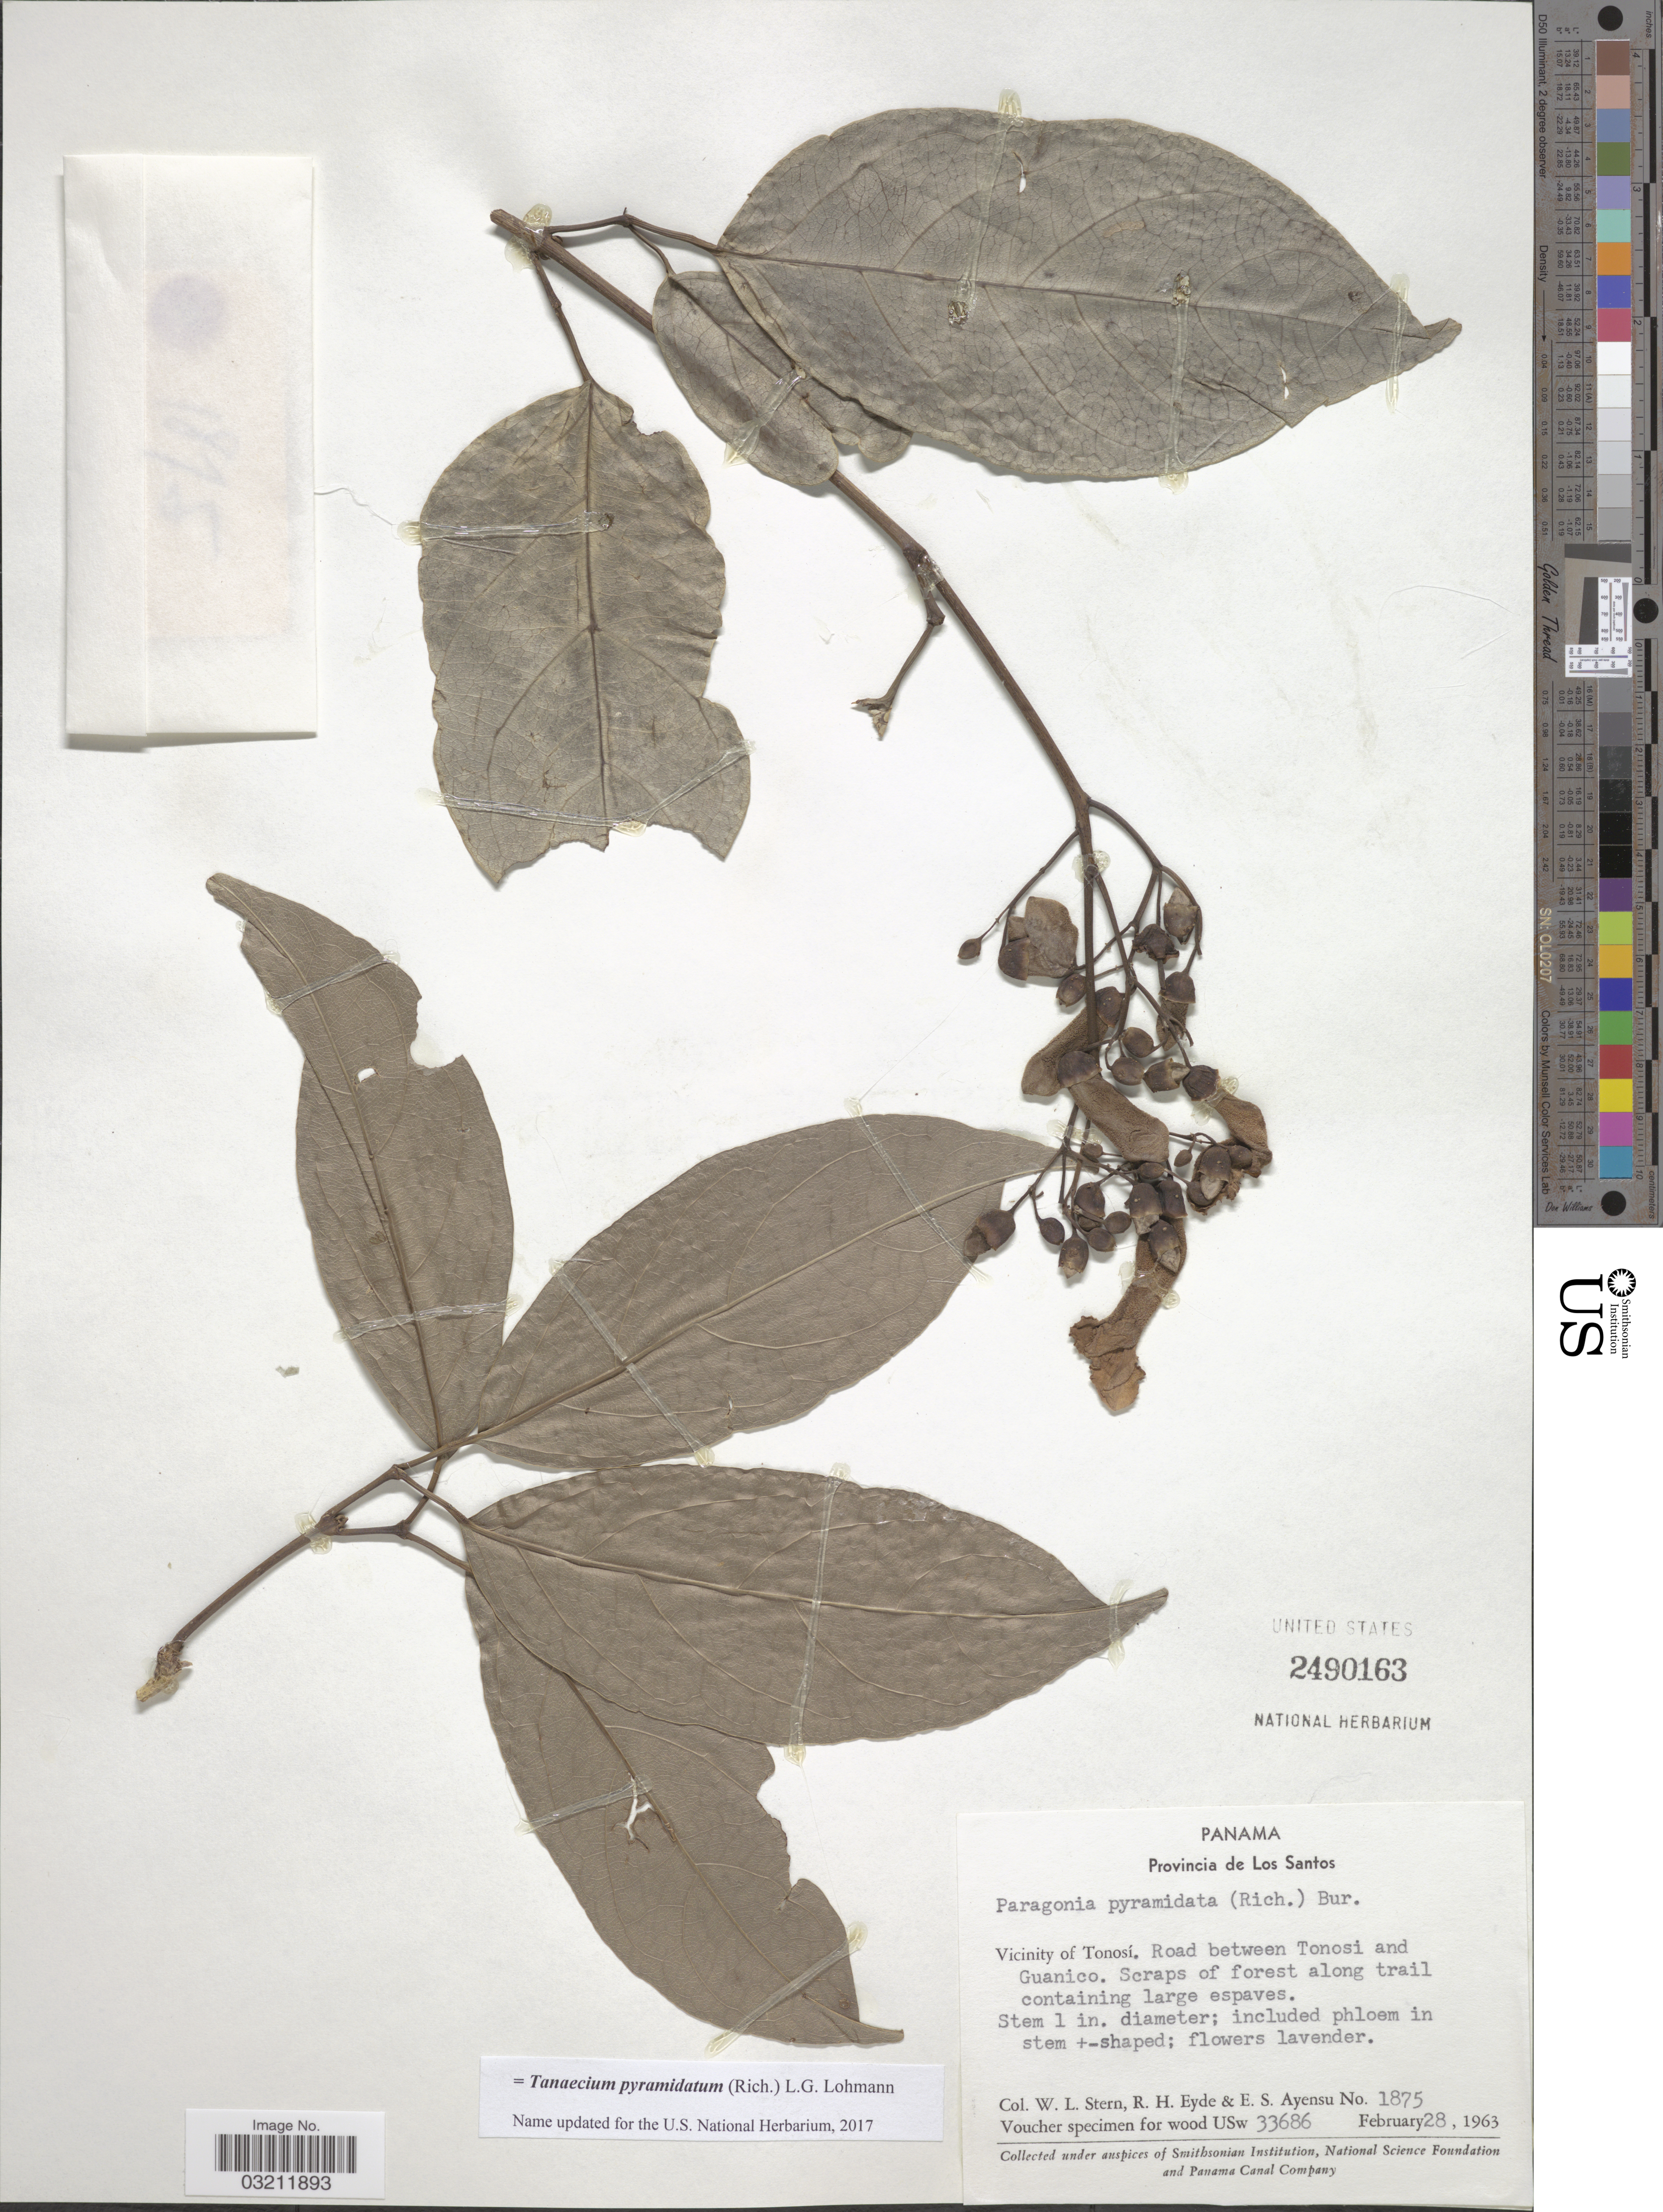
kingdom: Plantae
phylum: Tracheophyta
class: Magnoliopsida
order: Lamiales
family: Bignoniaceae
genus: Tanaecium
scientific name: Tanaecium pyramidatum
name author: (Rich.) L.G. Lohmann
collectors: W. L. Stern, R. H. Eyde & E. S. Ayensu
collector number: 1875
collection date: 1963-02-28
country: Panama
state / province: Los Santos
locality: Vicinity of Tonosí. Road between Tonosi and Guanico.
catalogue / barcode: US 2490163